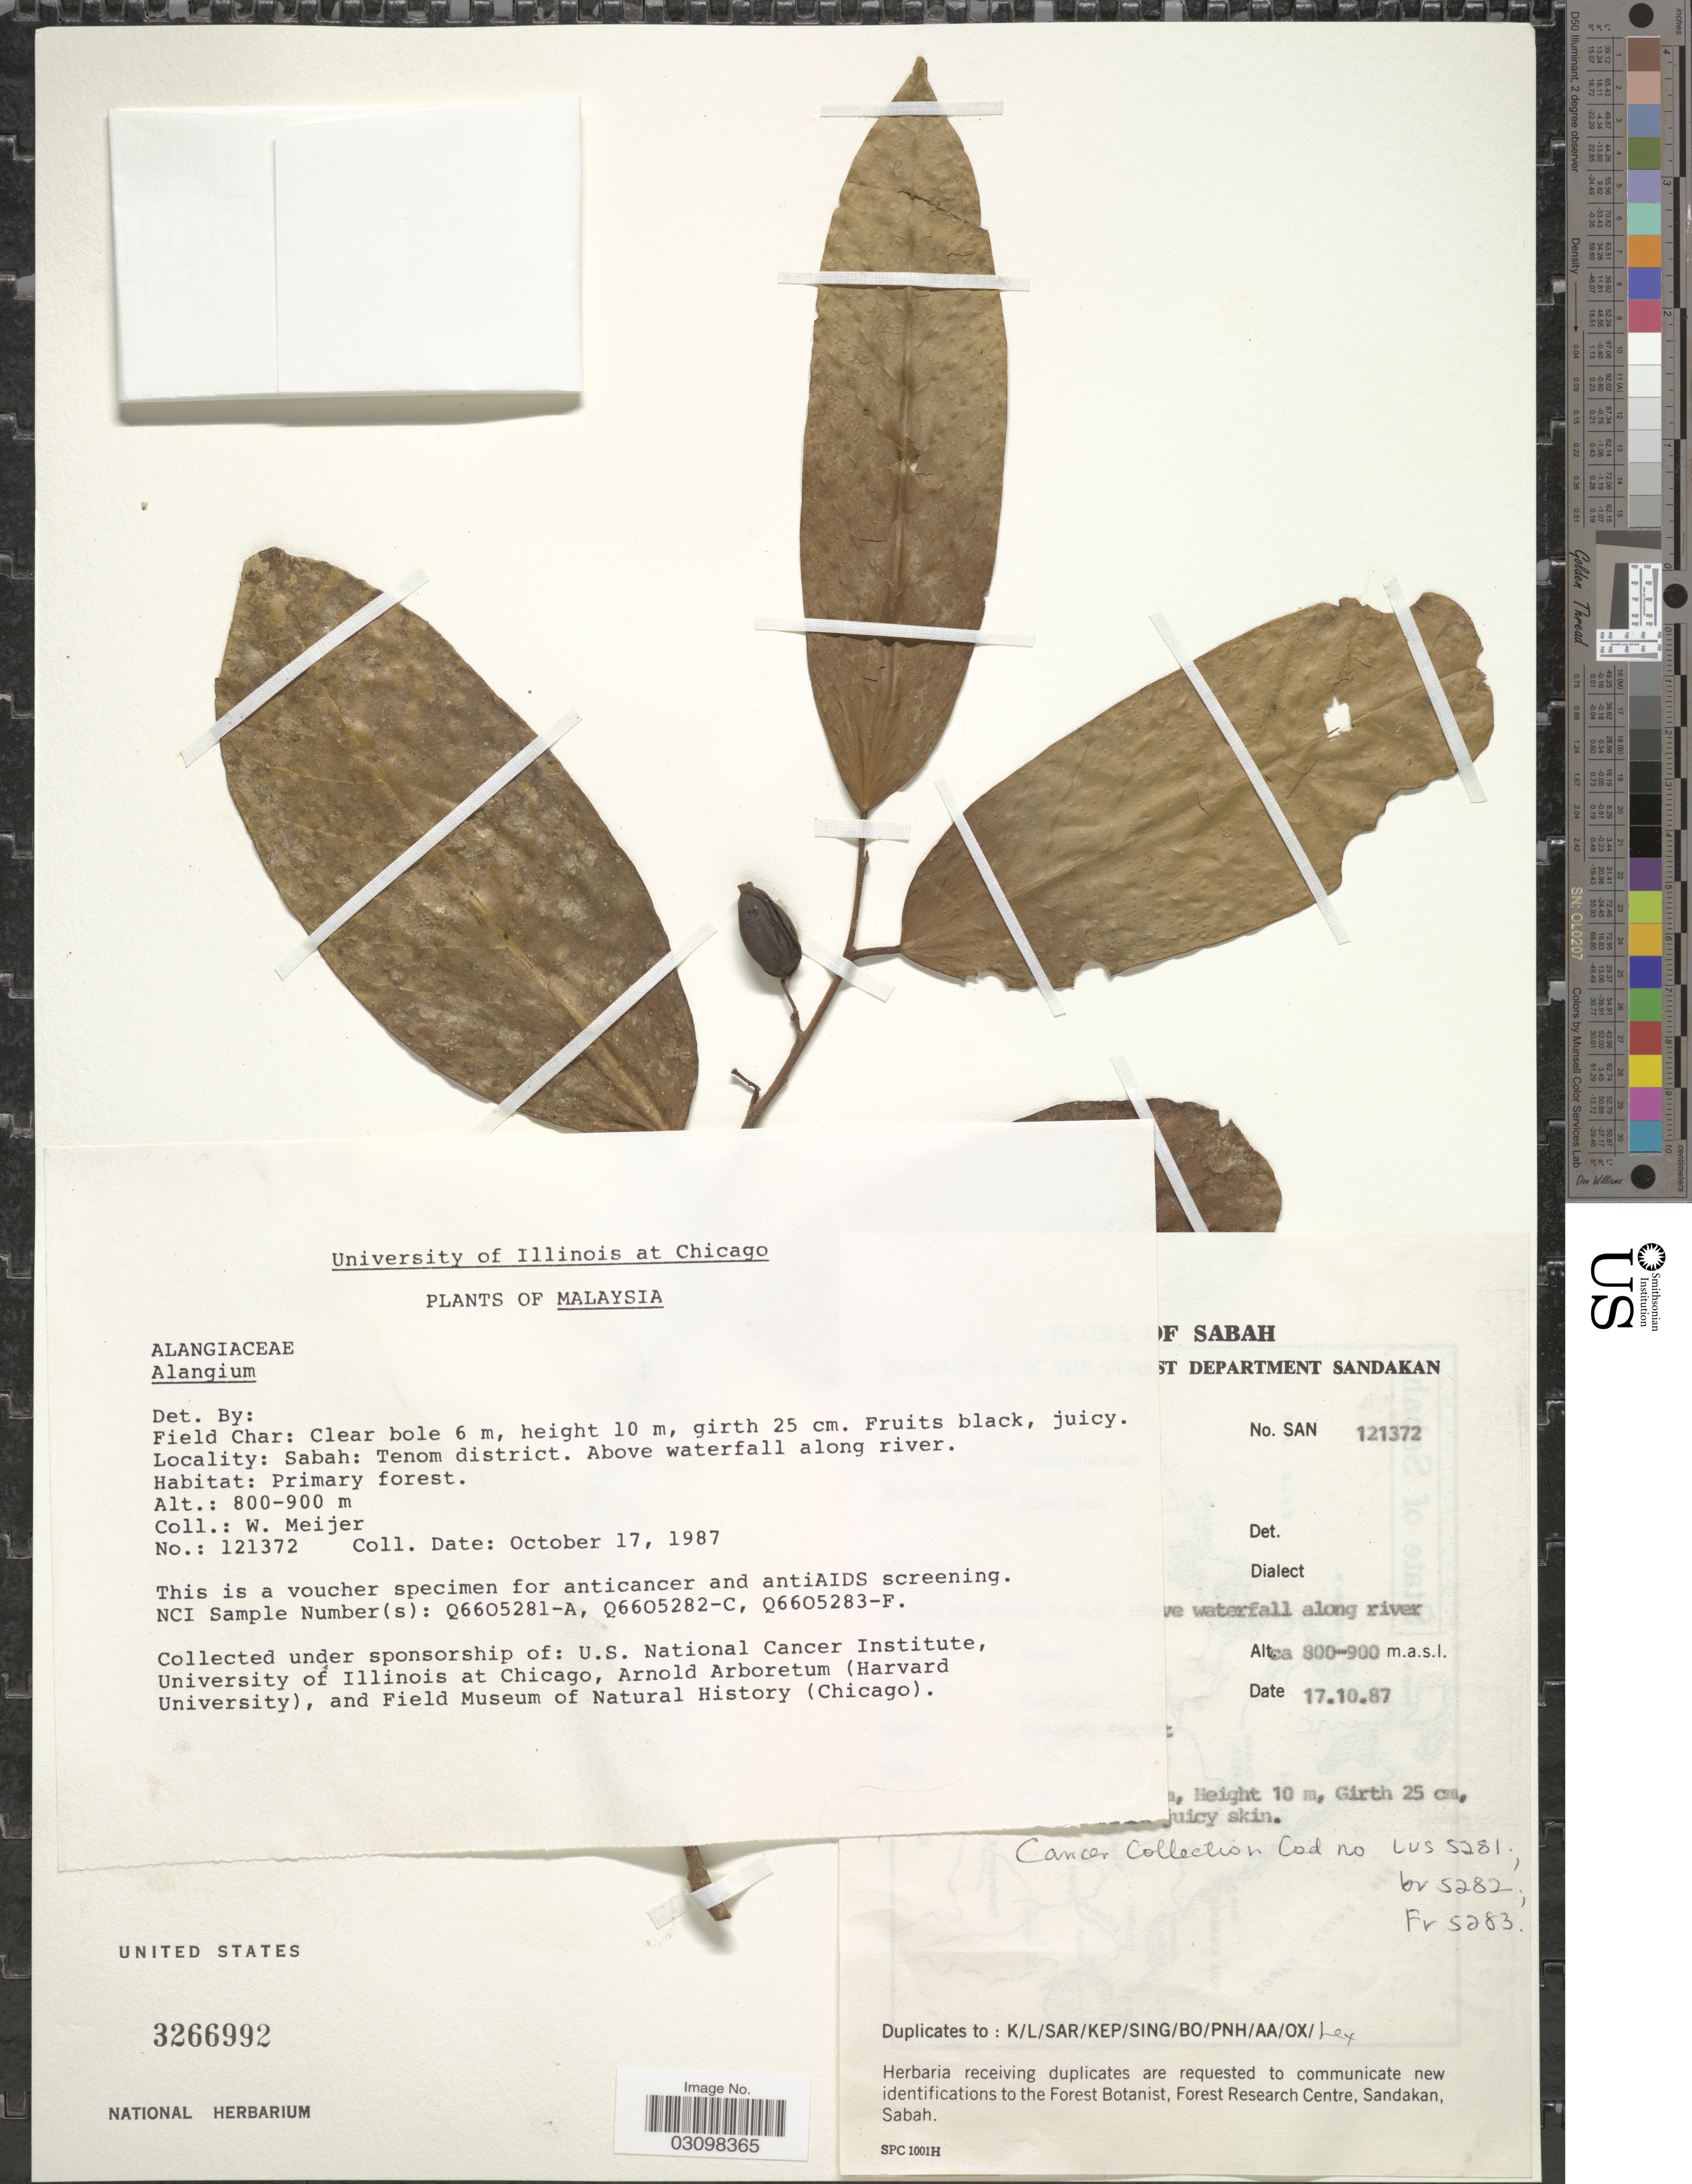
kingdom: Plantae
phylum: Tracheophyta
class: Magnoliopsida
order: Cornales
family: Cornaceae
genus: Alangium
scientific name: Alangium sp.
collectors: W. Meijer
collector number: SAN 121372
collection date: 1987-10-17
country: Malaysia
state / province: Sabah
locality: Tenom district. Above waterfall along river.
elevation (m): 800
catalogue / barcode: US 3266992